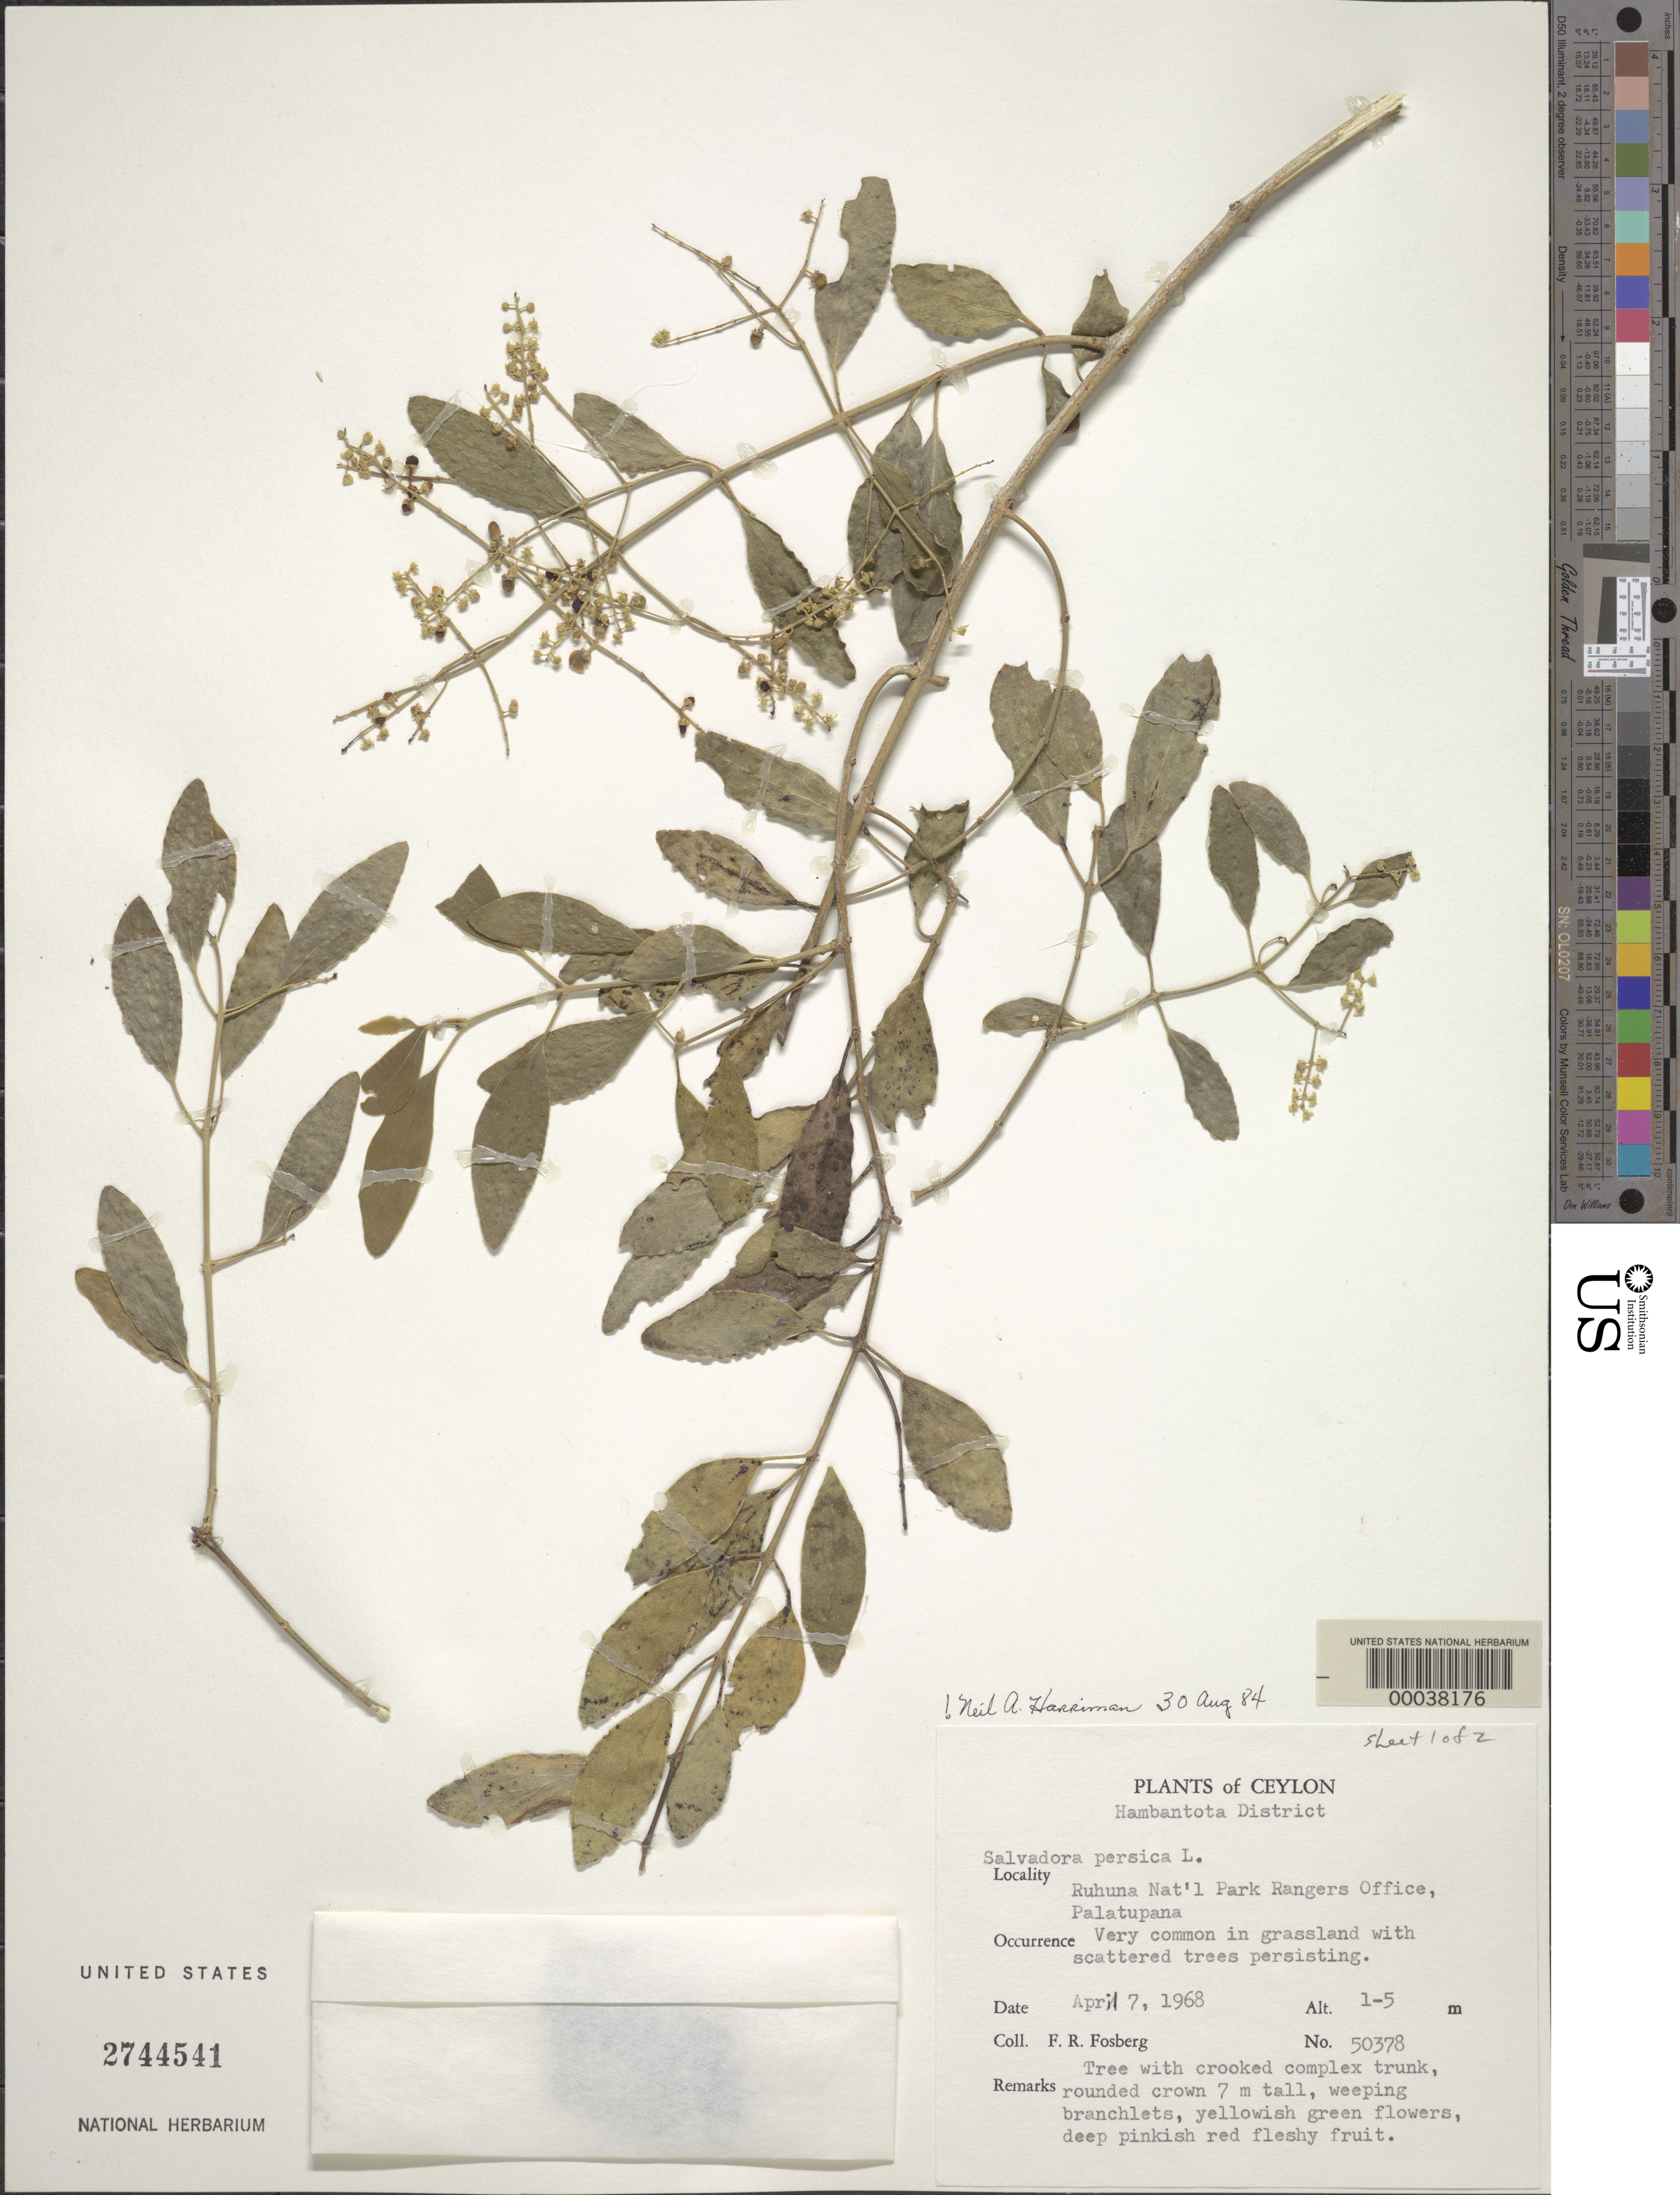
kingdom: Plantae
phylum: Tracheophyta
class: Magnoliopsida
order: Brassicales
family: Salvadoraceae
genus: Salvadora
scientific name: Salvadora persica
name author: L.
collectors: F. R. Fosberg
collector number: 50378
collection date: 1968-04-07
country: Sri Lanka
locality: Ceylon. Hambantota District. Ruhuna Nat'l Park Rangers Office, Palatupana.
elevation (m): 1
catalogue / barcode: US 2744541